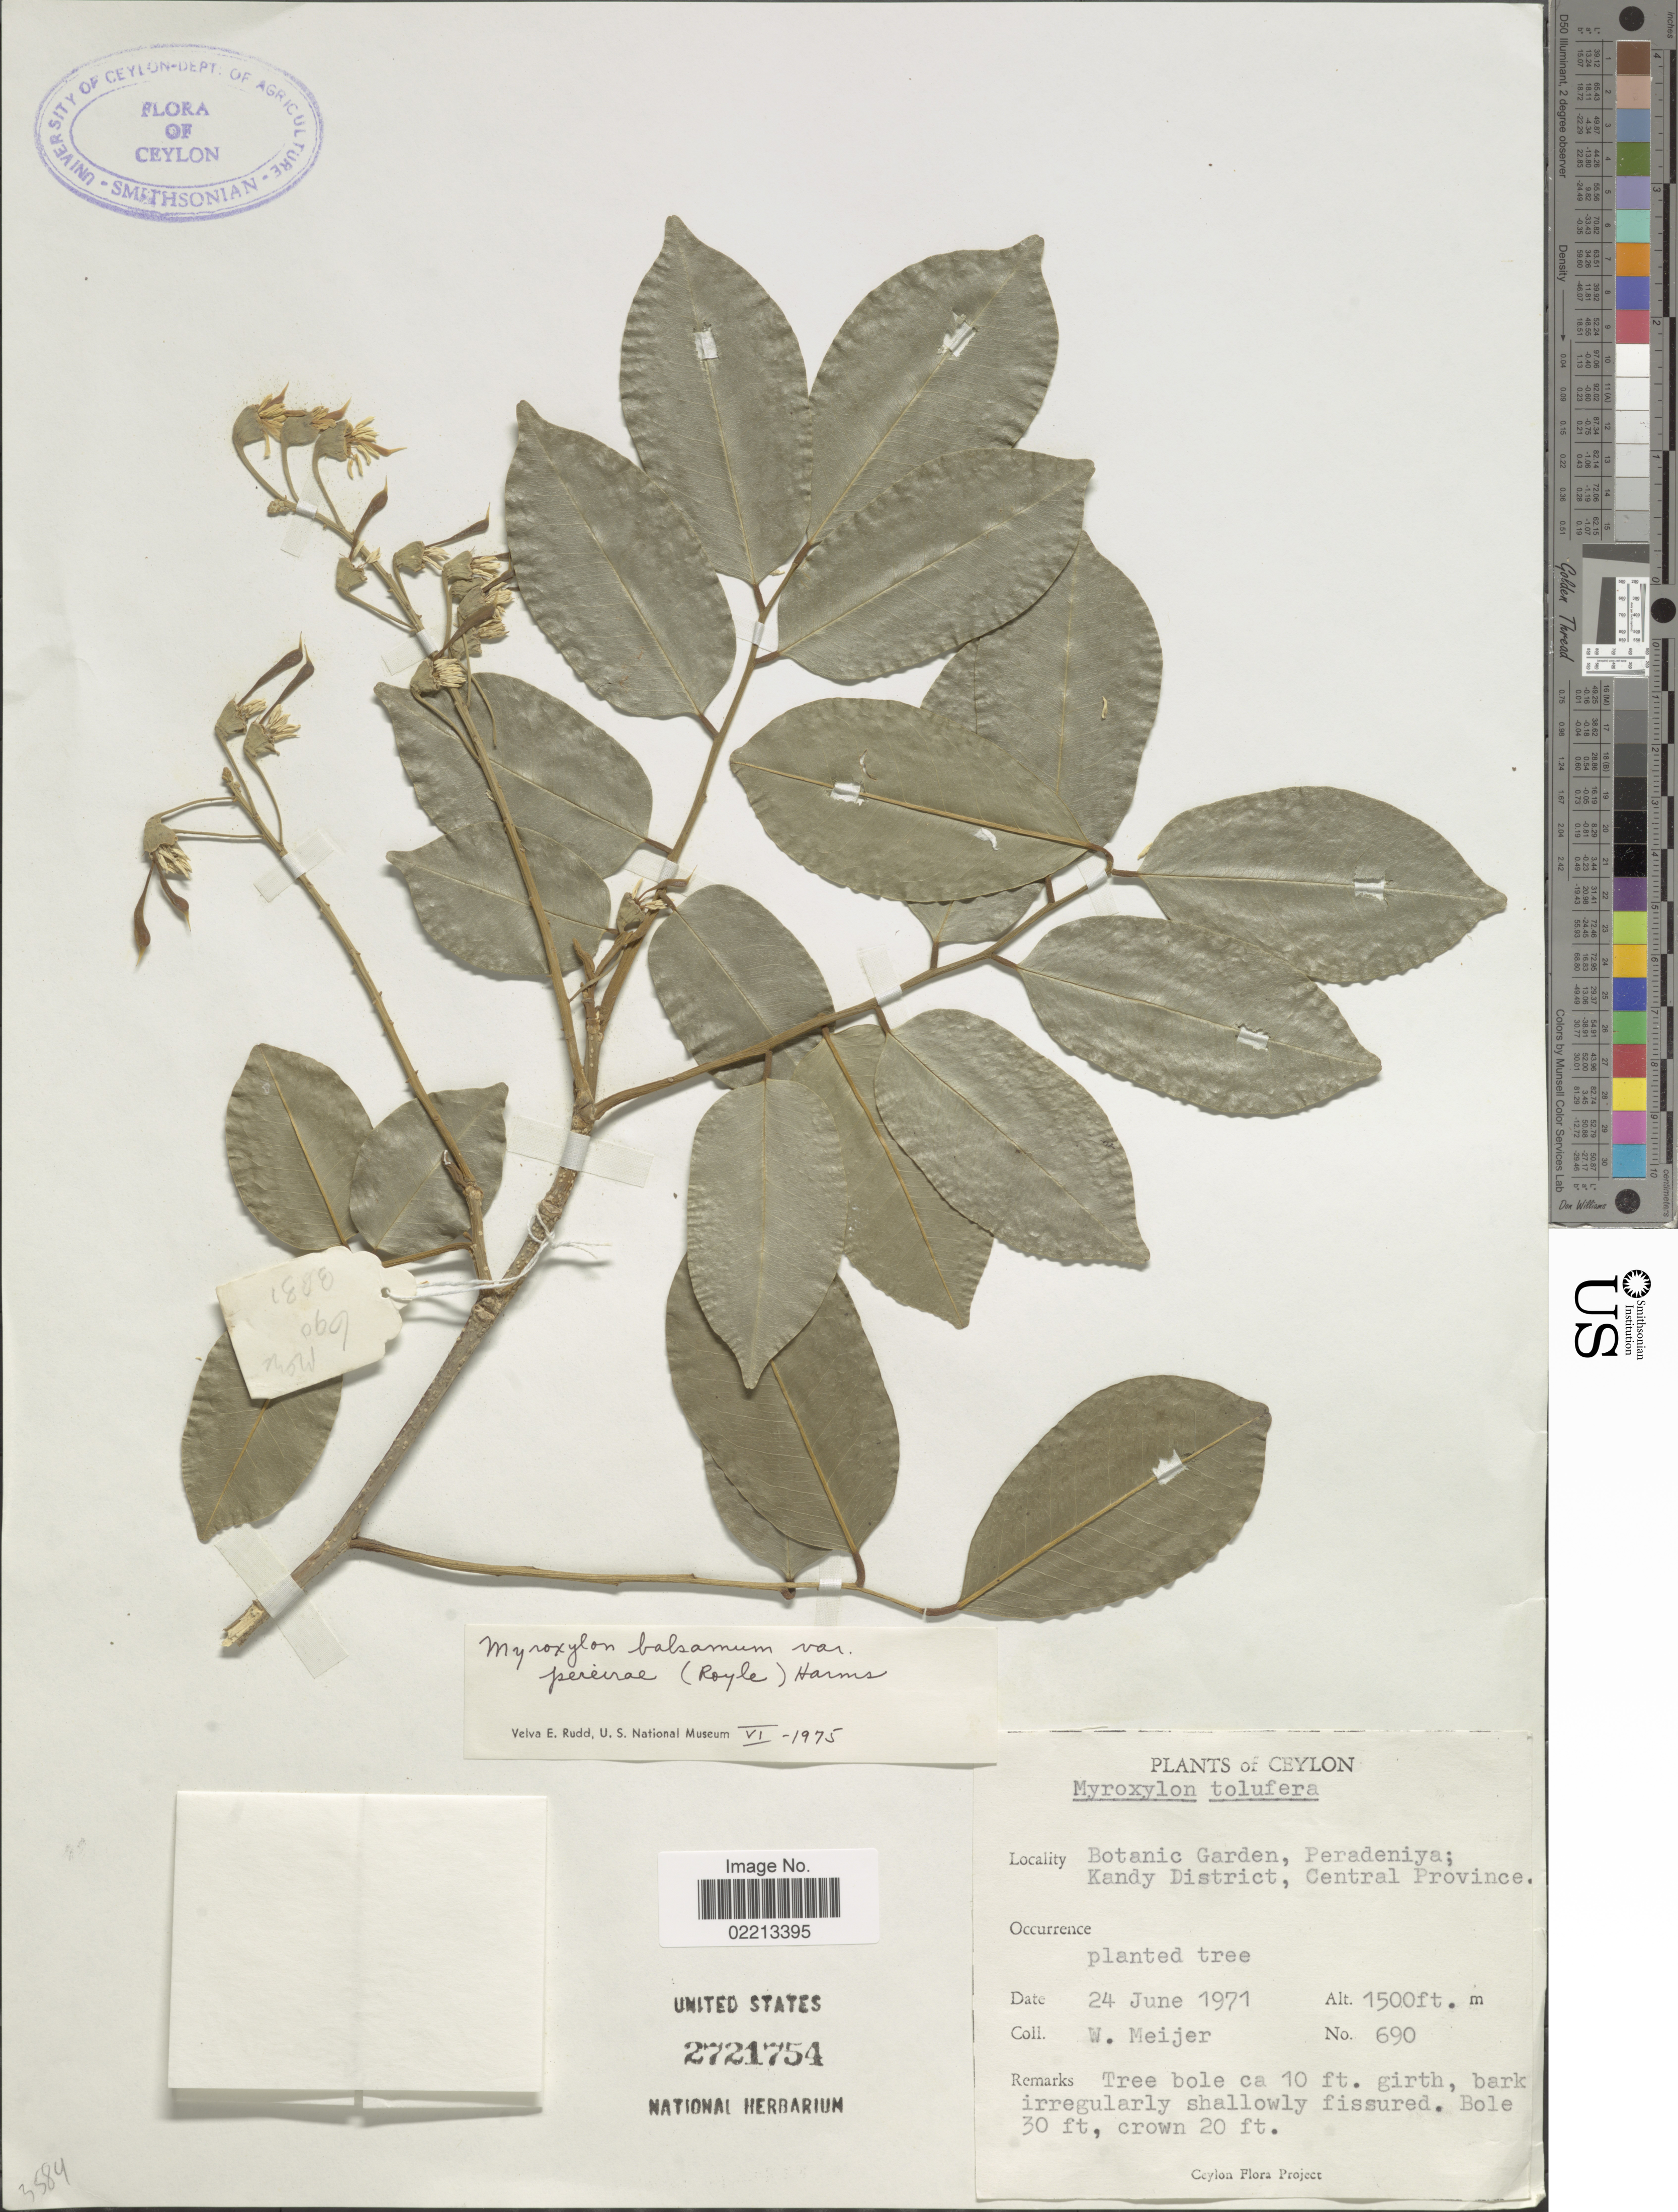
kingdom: Plantae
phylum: Tracheophyta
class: Magnoliopsida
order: Fabales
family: Fabaceae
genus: Myroxylon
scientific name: Myroxylon balsamum var. pereirae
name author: (Royle) Harms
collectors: W. Meijer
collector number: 690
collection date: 1971-06-24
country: Sri Lanka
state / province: Central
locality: Ceylon, Botanic Garden, Peradeniya; Kandy District, Central Province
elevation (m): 457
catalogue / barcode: US 2721754